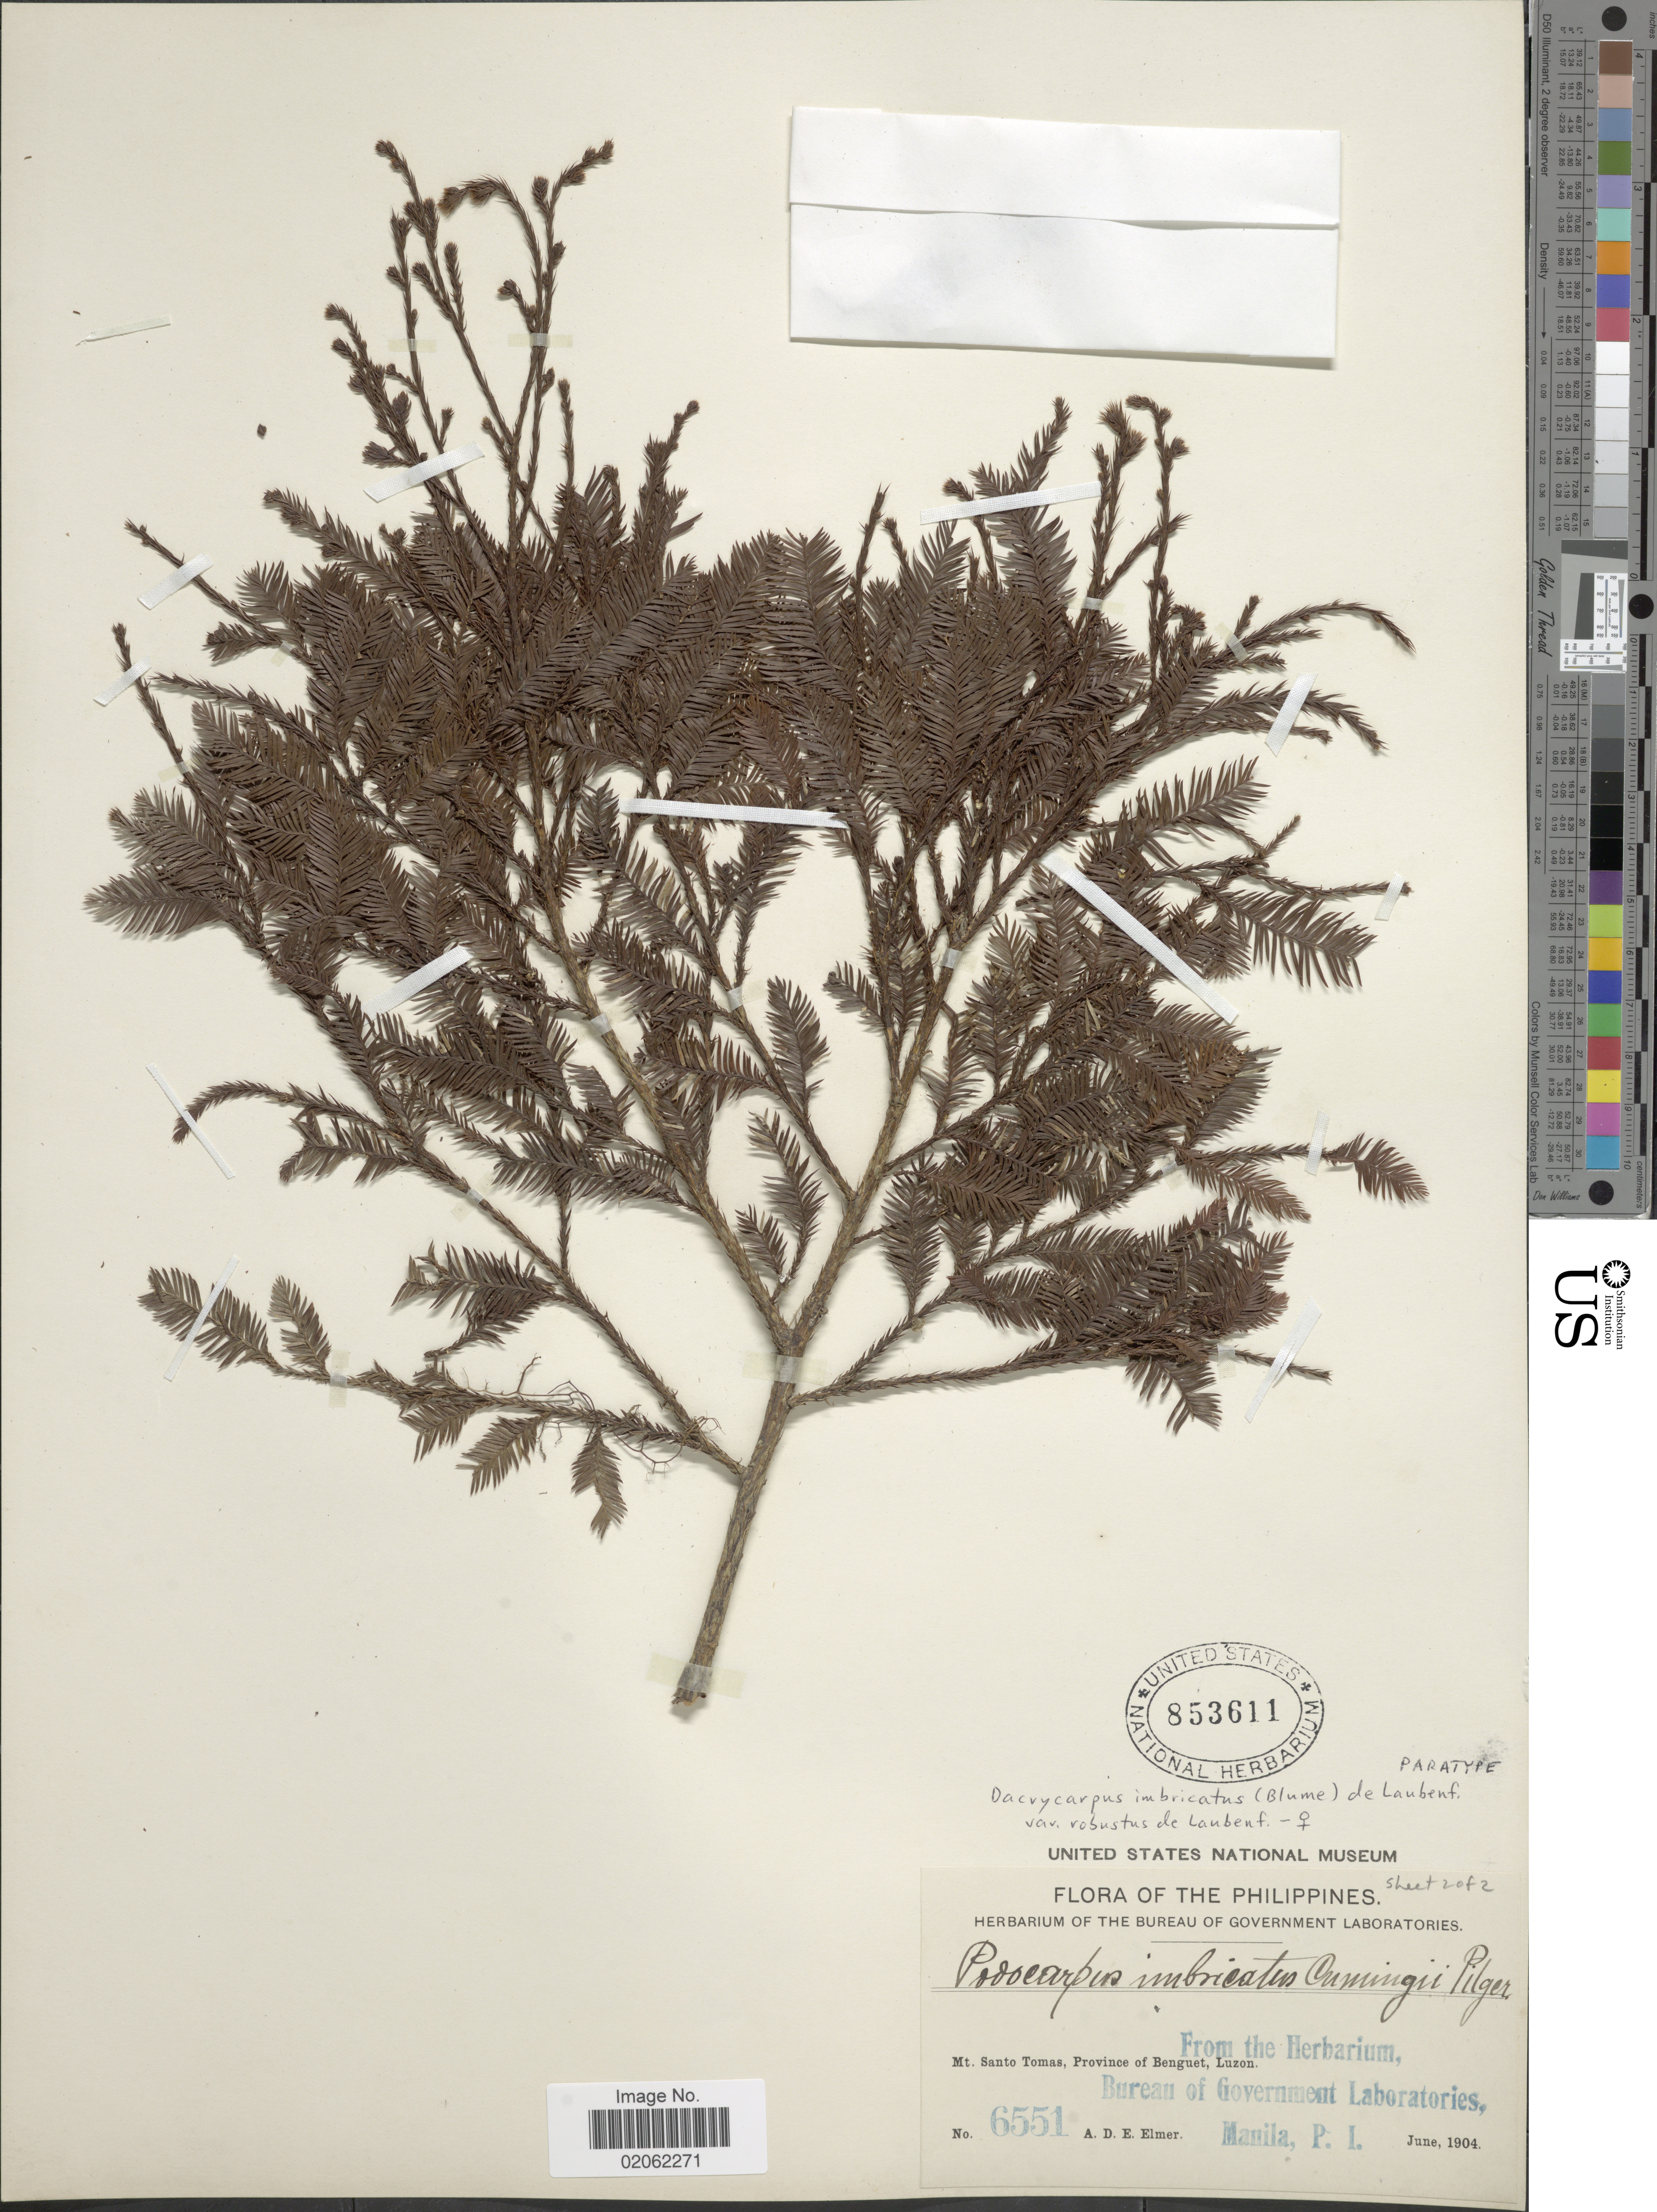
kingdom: Plantae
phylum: Tracheophyta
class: Pinopsida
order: Pinales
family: Podocarpaceae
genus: Dacrycarpus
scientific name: Dacrycarpus imbricatus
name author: (Blume) de Laub.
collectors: A. D. E. Elmer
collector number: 6551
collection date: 1904-06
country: Philippines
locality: Mt Santo Tomas, Province of Benguet, Luzon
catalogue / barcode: US 853611